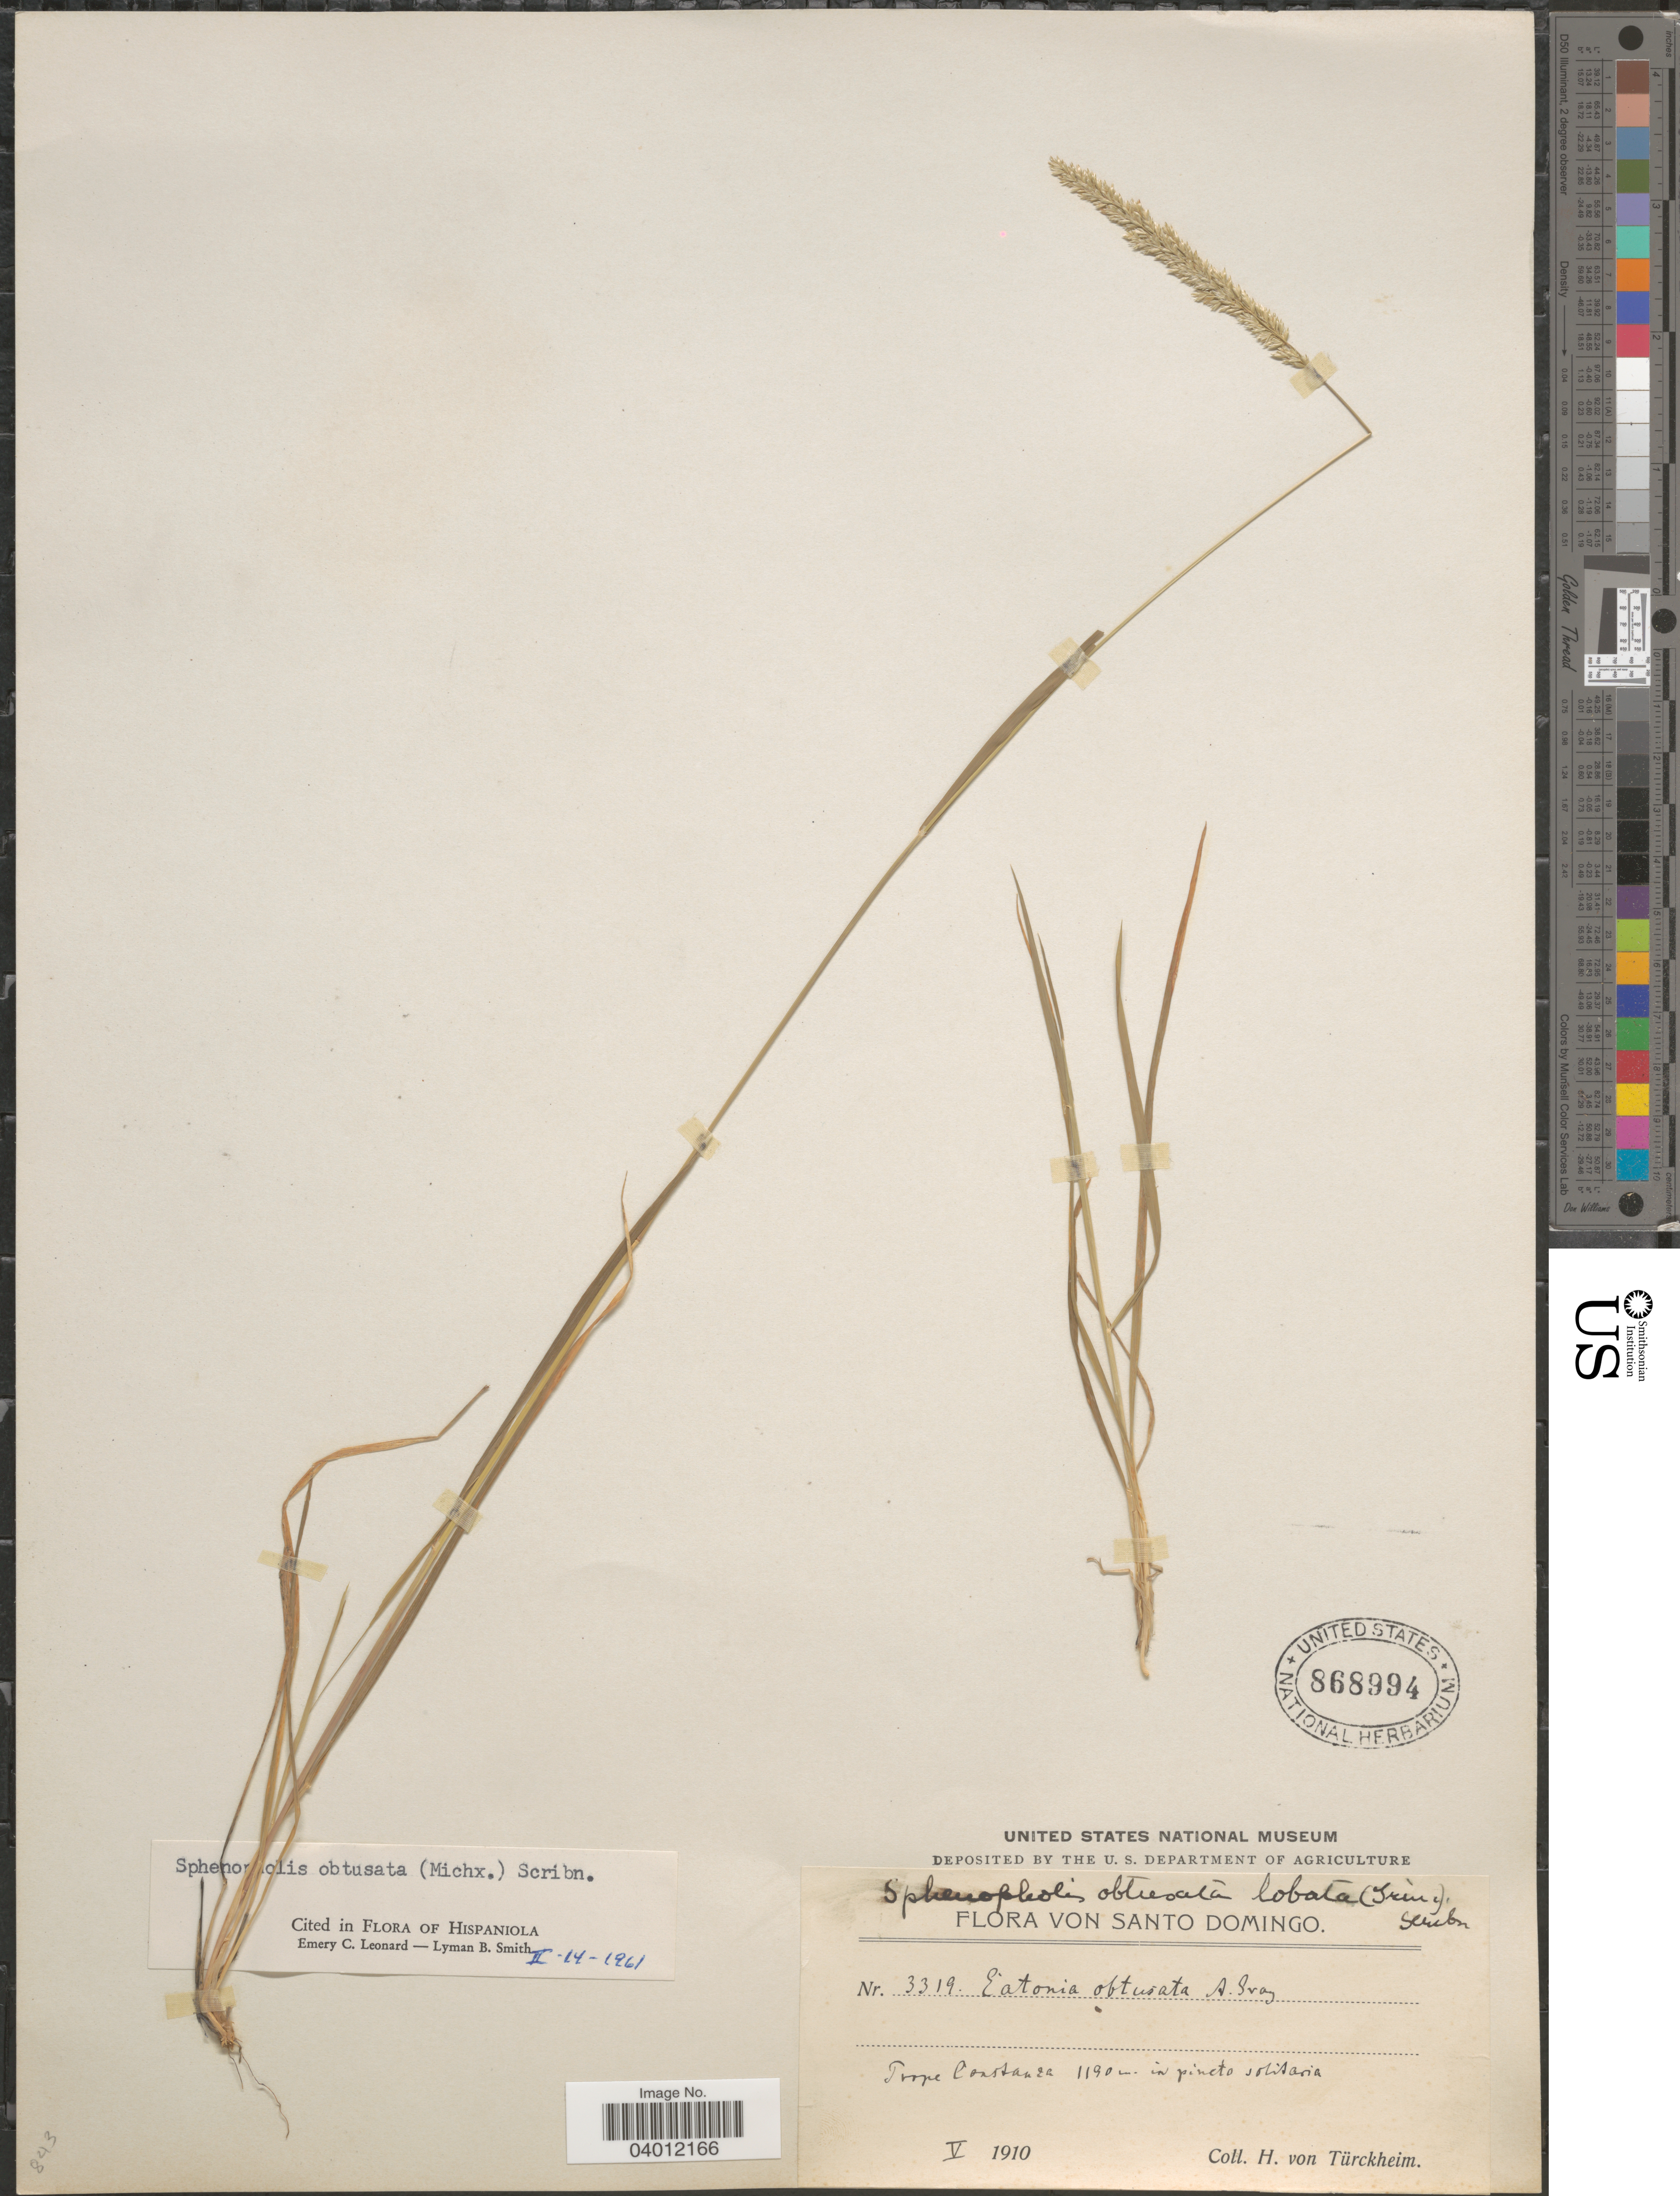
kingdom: Plantae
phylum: Tracheophyta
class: Liliopsida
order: Poales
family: Poaceae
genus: Sphenopholis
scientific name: Sphenopholis obtusata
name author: (Michx.) Scribn.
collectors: H. von Türckheim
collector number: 3319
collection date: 1910-05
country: Dominican Republic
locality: Santo Domingo. Prope Constanza in pincto solitaria.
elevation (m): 1190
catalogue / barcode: US 868994